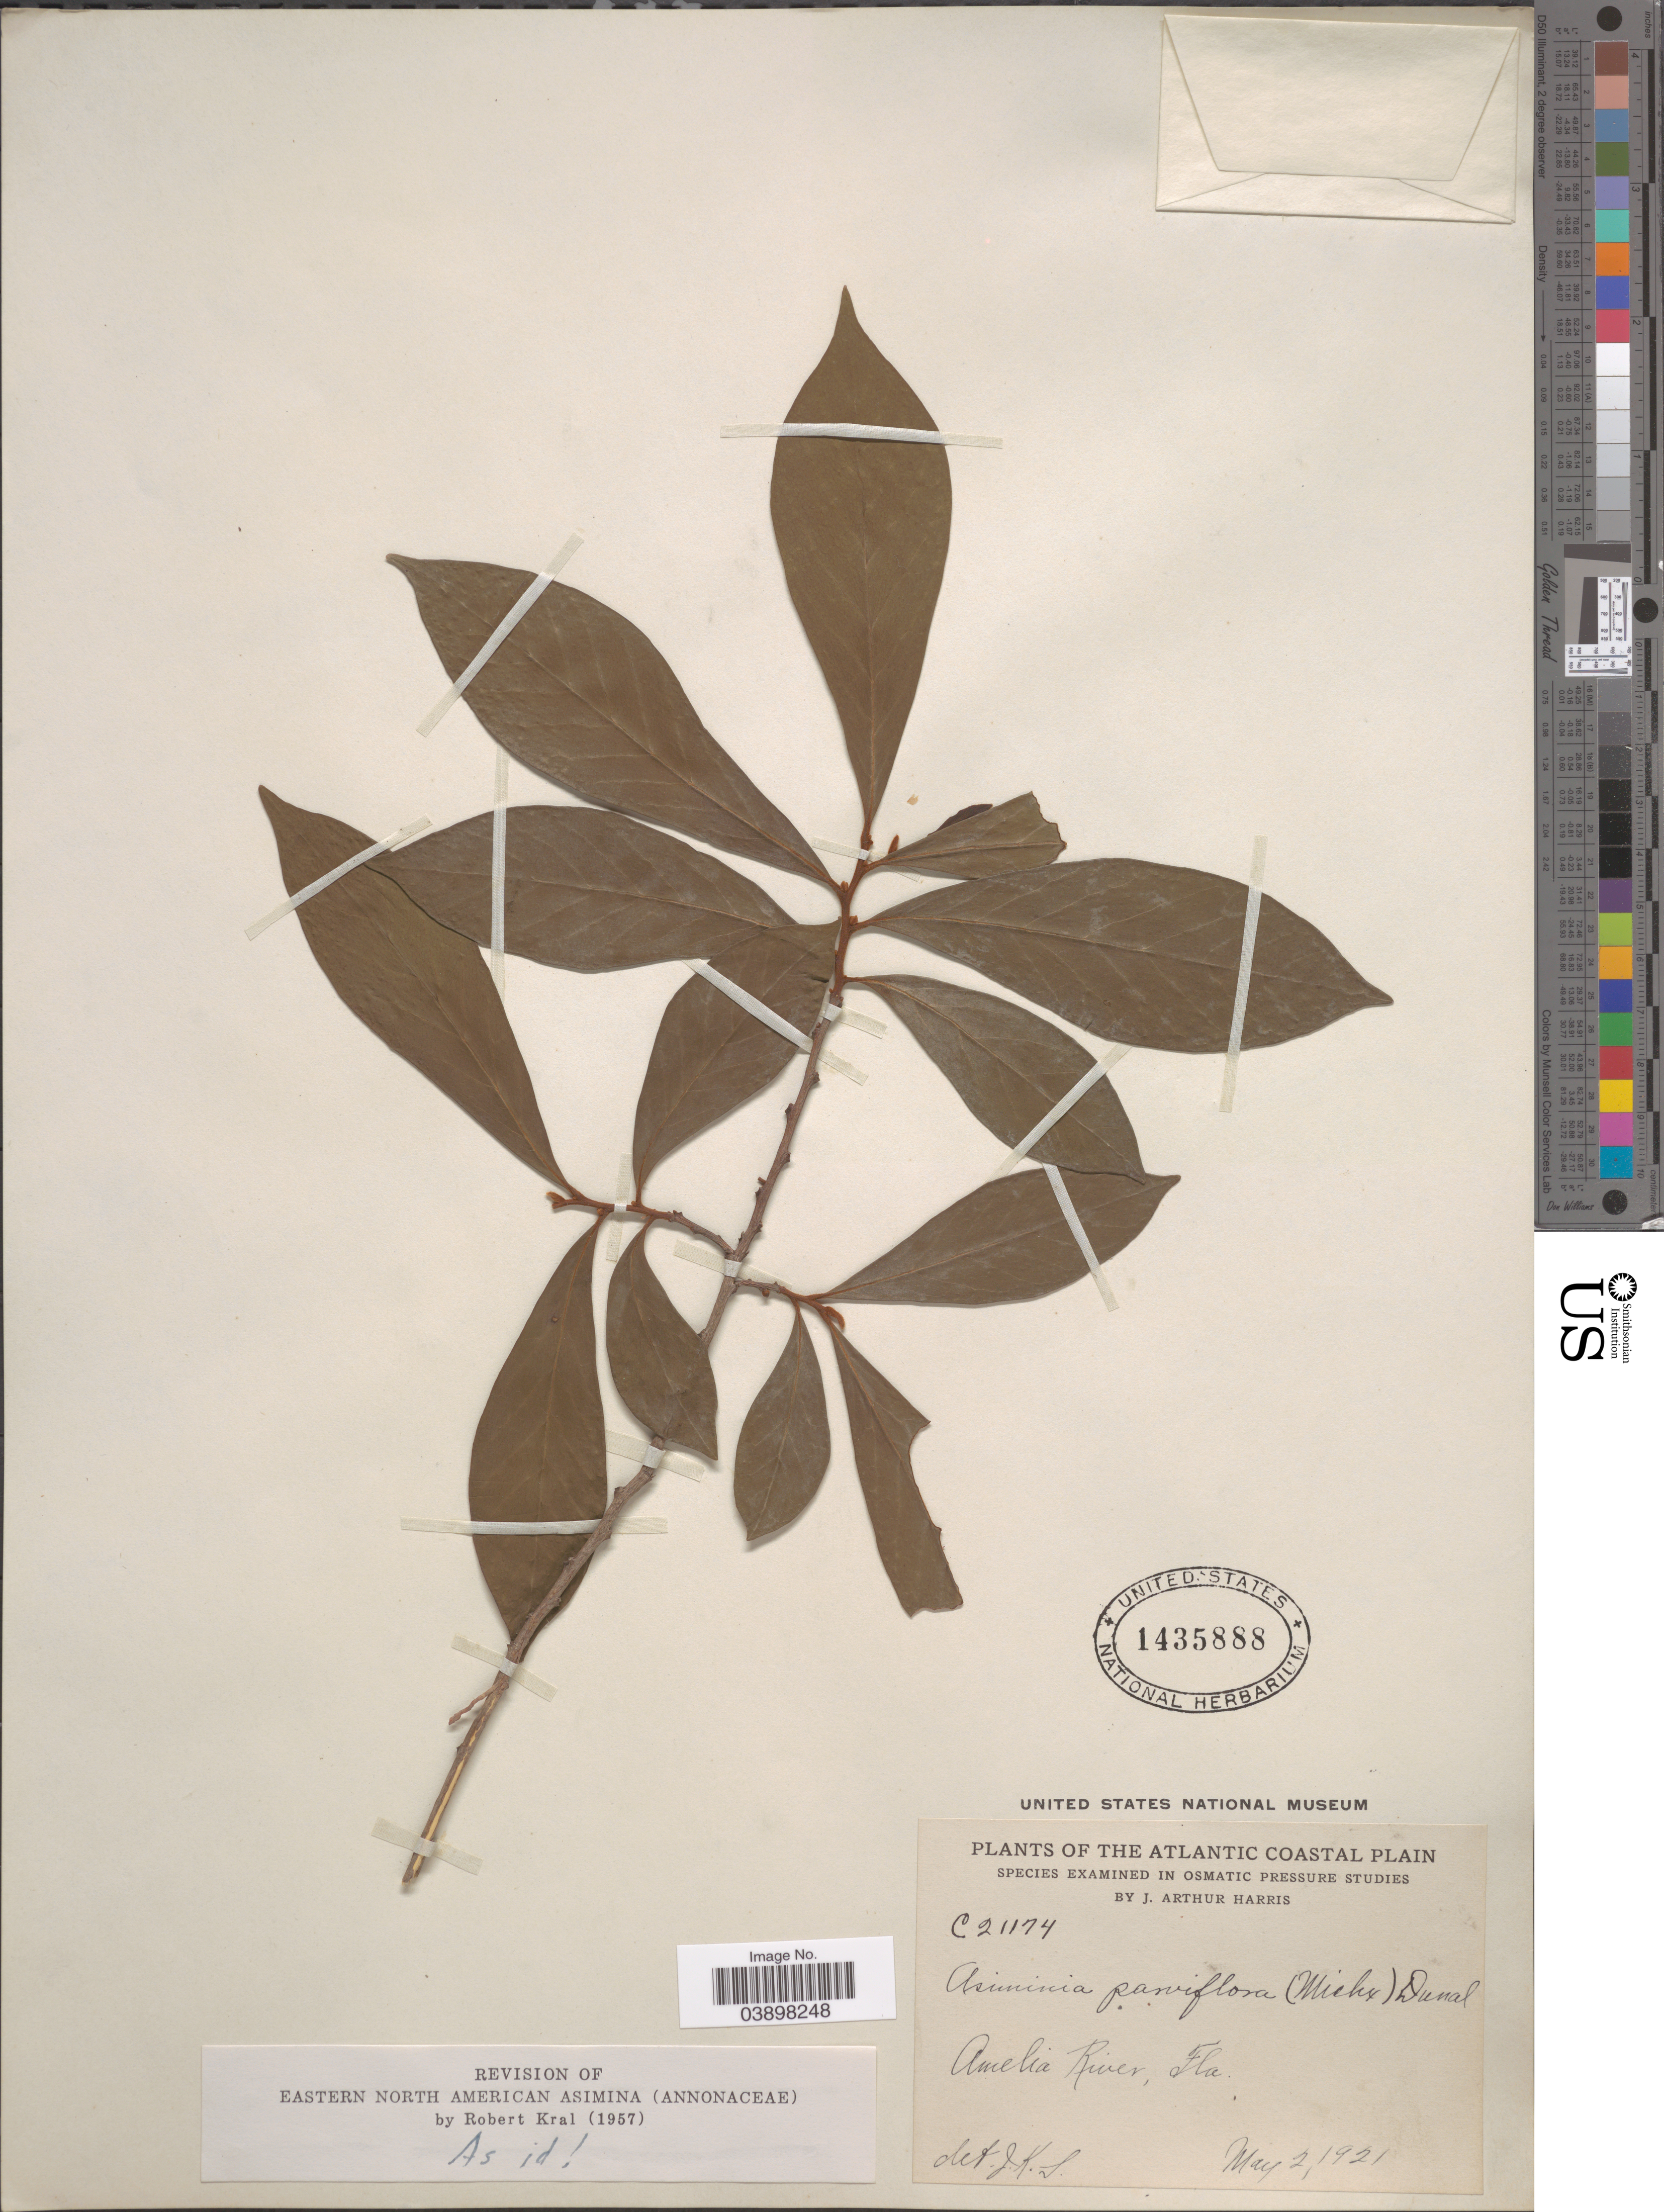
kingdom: Plantae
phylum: Tracheophyta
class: Magnoliopsida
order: Magnoliales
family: Annonaceae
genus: Asimina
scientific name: Asimina parviflora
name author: (Michx.) Dunal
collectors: J. A. Harris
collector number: C21174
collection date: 1921-05-02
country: United States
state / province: Florida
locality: The Atlantic Coastal Plain. Amelia River.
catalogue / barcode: US 1435888